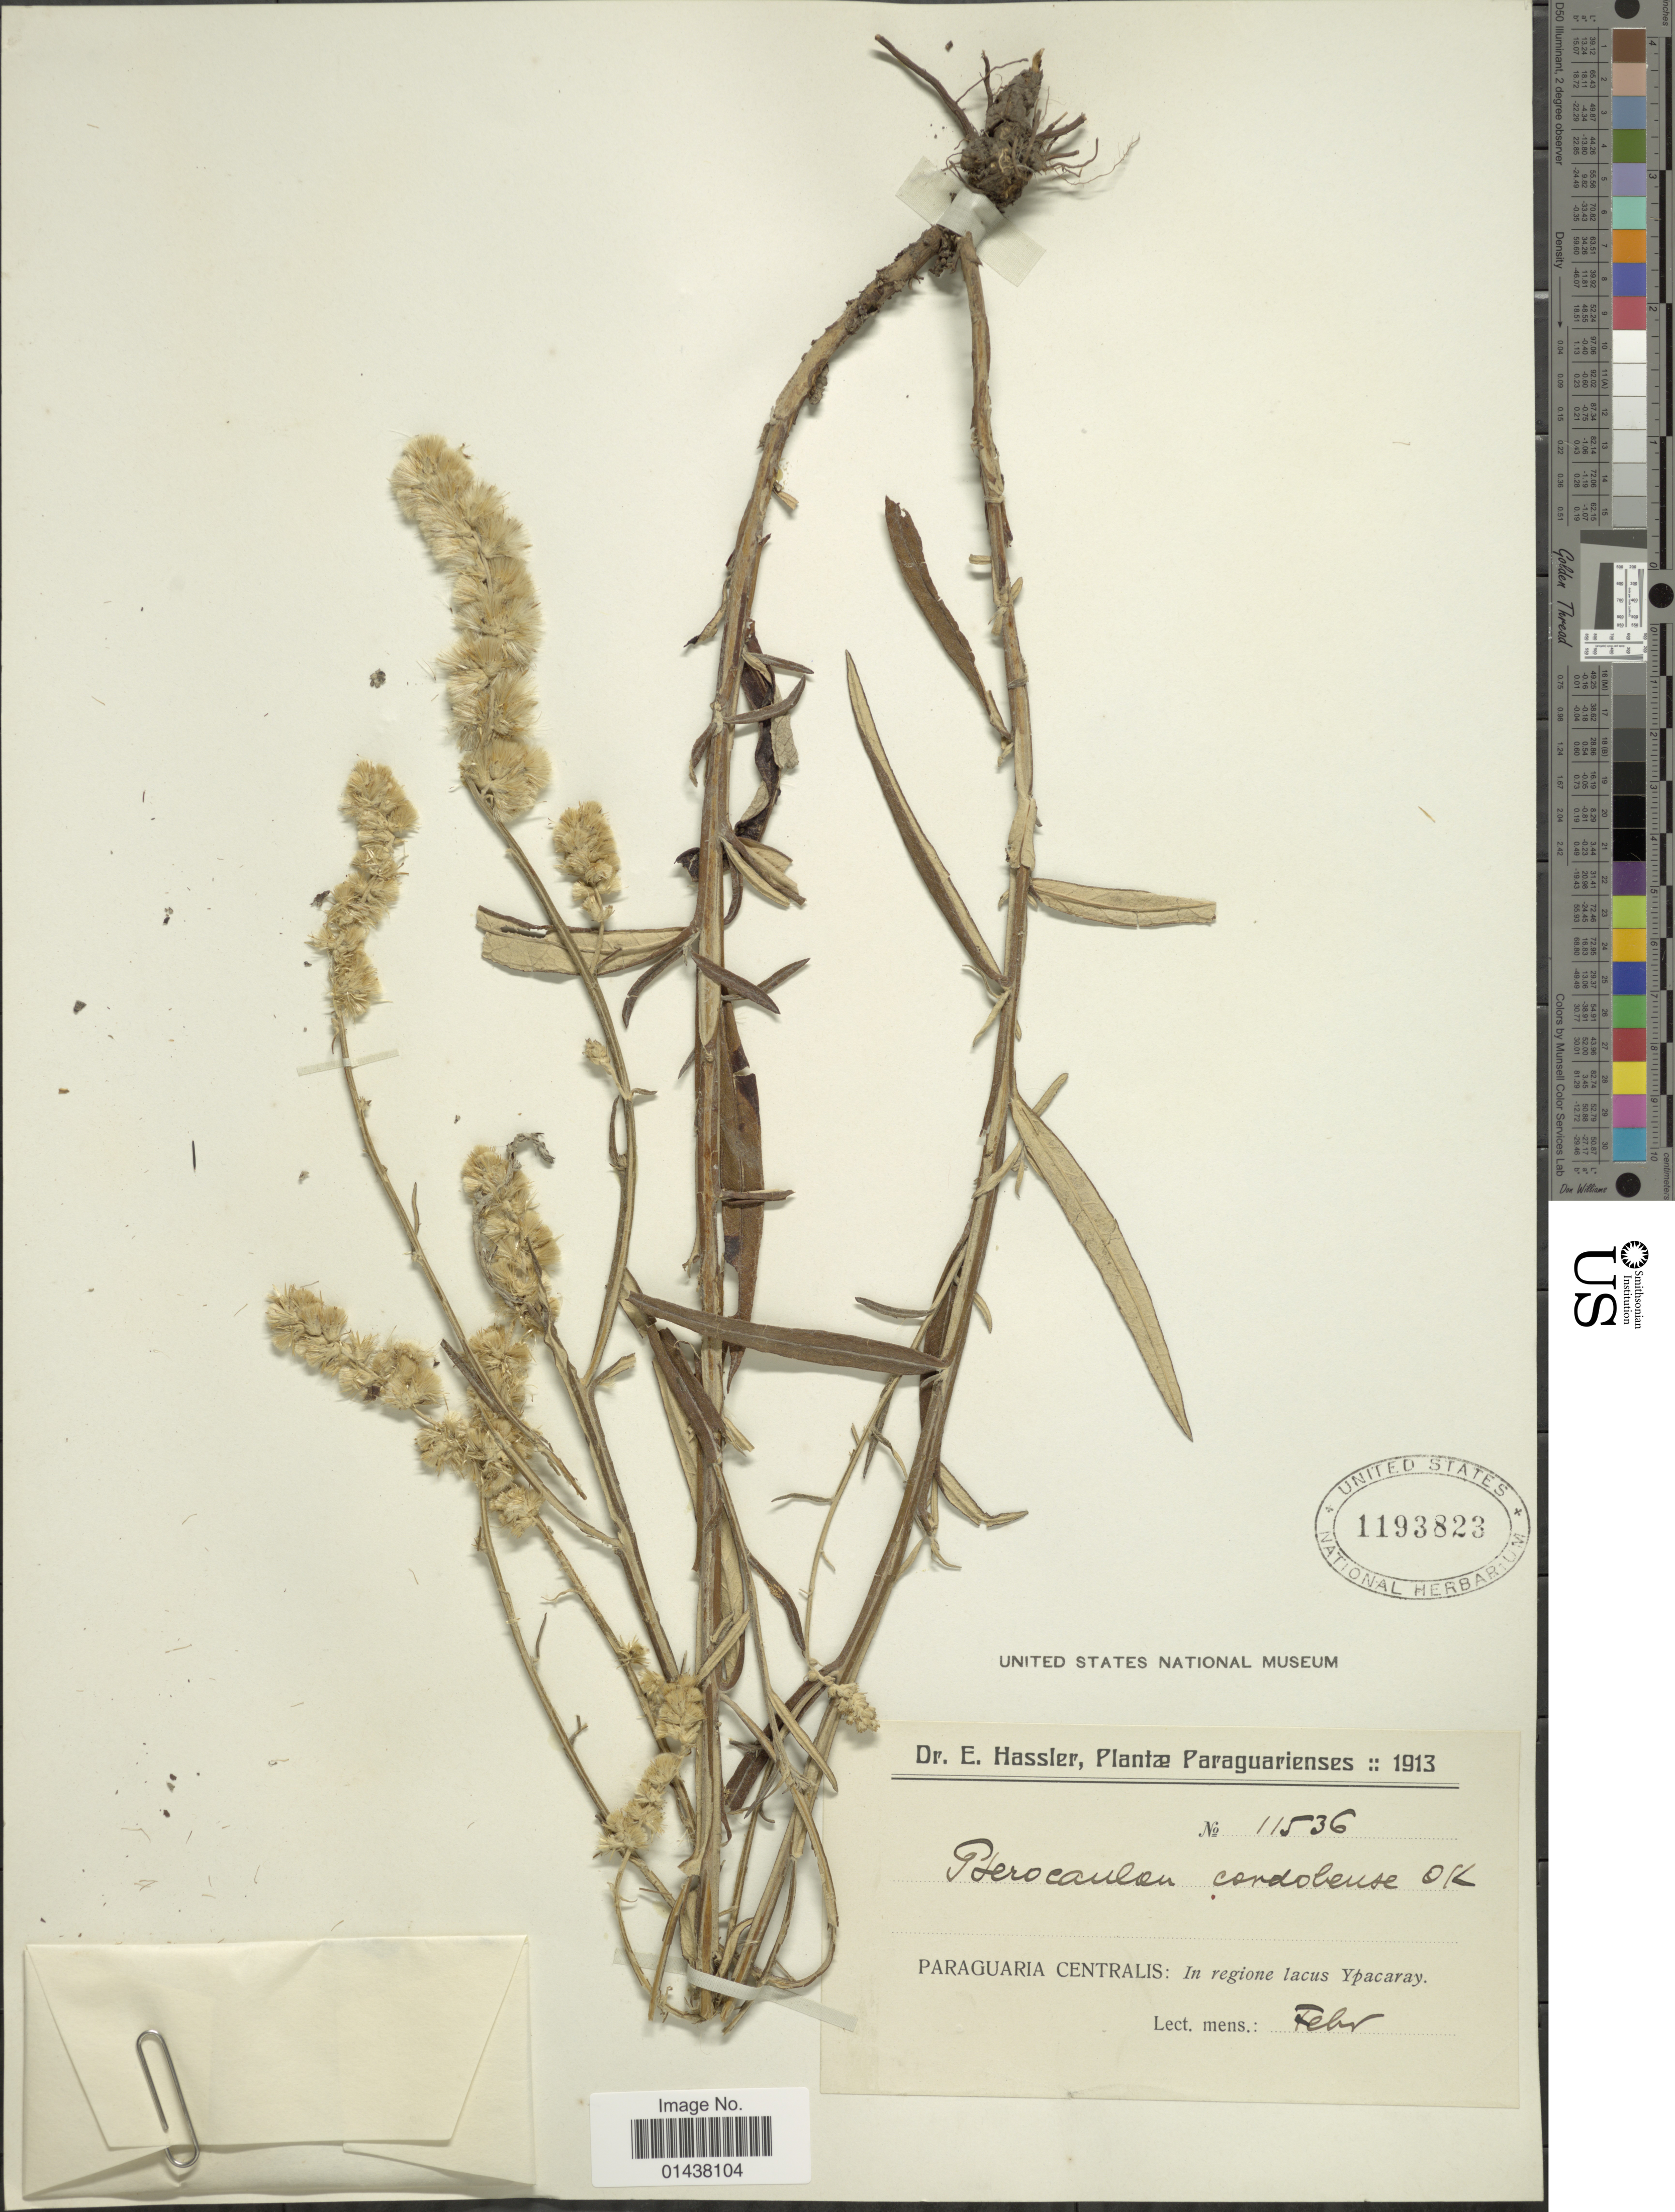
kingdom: Plantae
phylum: Tracheophyta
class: Magnoliopsida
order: Asterales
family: Asteraceae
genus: Pterocaulon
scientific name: Pterocaulon cordobense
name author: Kuntze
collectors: E. Hassler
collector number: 11536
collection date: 1913-02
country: Paraguay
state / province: Paraguari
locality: In regione lacus Ypacaray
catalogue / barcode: US 1193823